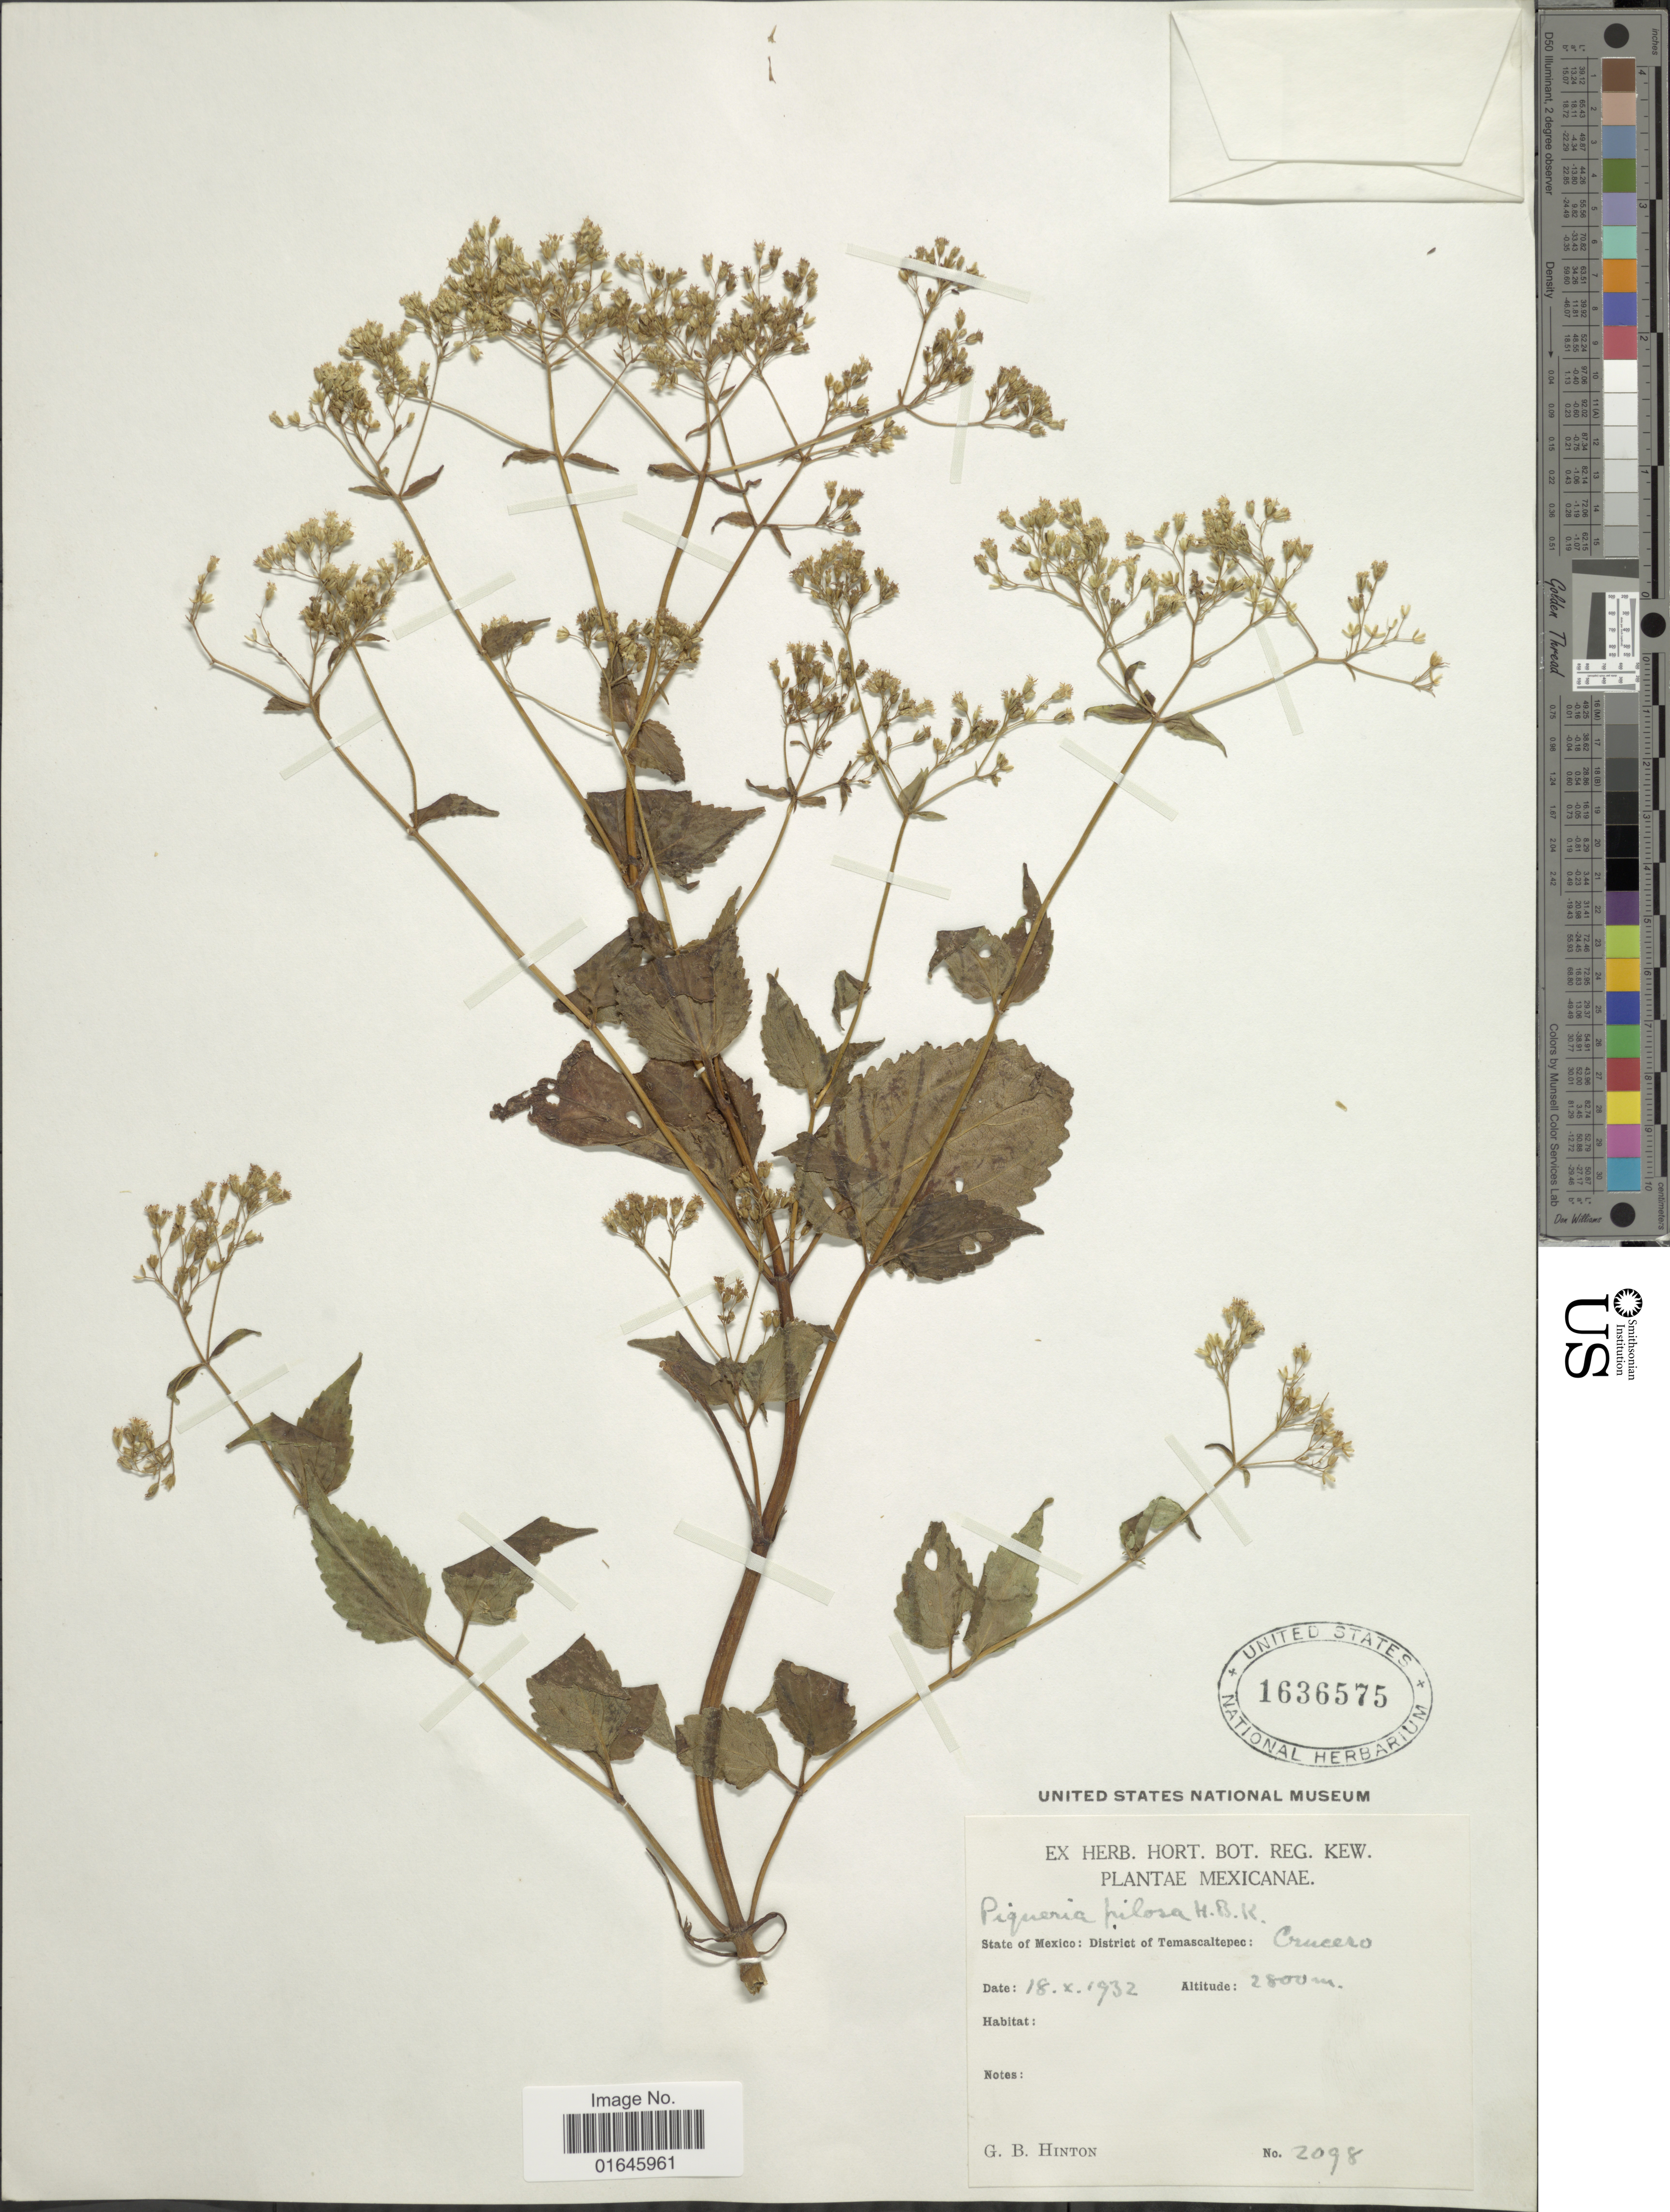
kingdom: Plantae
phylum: Tracheophyta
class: Magnoliopsida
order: Asterales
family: Asteraceae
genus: Piqueria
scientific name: Piqueria pilosa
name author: Kunth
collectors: G. B. Hinton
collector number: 2098*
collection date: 1932-10-18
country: Mexico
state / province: México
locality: District of Temascaltepec: Crucero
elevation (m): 2800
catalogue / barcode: US 1636575